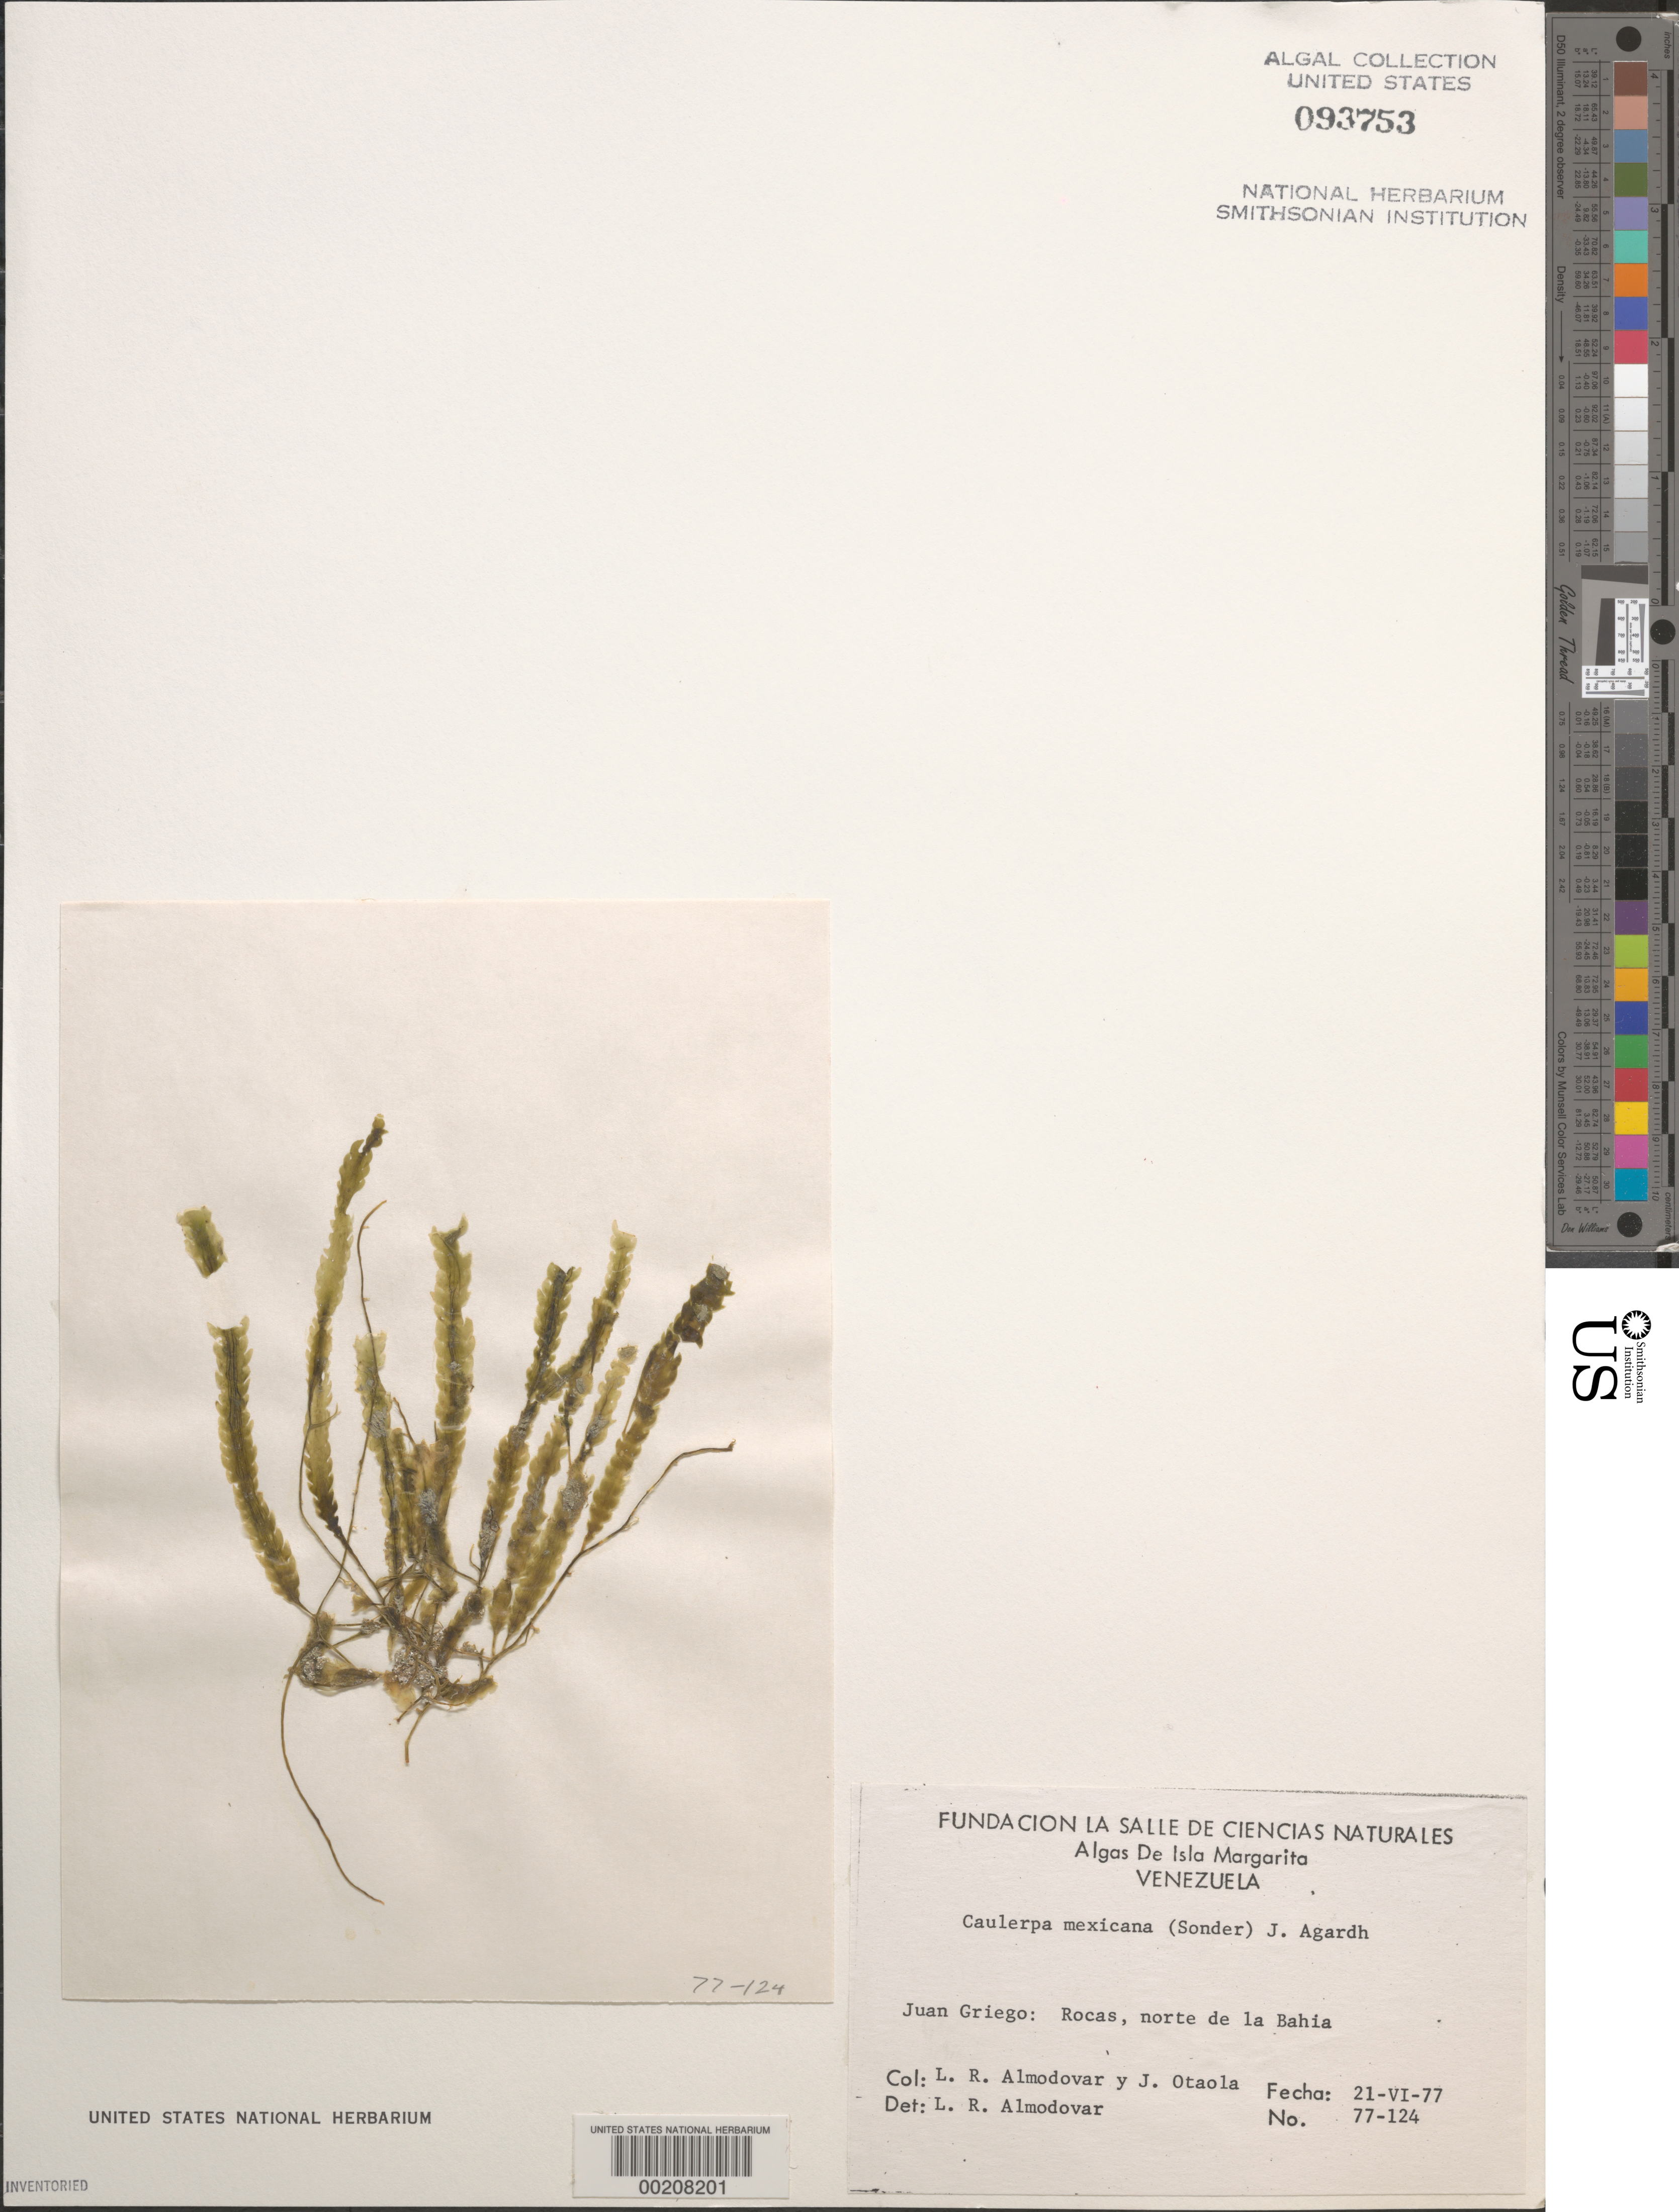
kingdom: Plantae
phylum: Chlorophyta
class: Ulvophyceae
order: Bryopsidales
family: Caulerpaceae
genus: Caulerpa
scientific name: Caulerpa mexicana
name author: Sond. ex Kütz.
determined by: Almodovar, L. R.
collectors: L. Almodovar & J. Otaola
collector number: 77-124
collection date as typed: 21 Jun 1977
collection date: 1977-06-21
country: Venezuela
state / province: Nueva Esparta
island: Margarita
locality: Juangriego, north of bahia de juan griego, isla de margarita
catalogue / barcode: US 93753